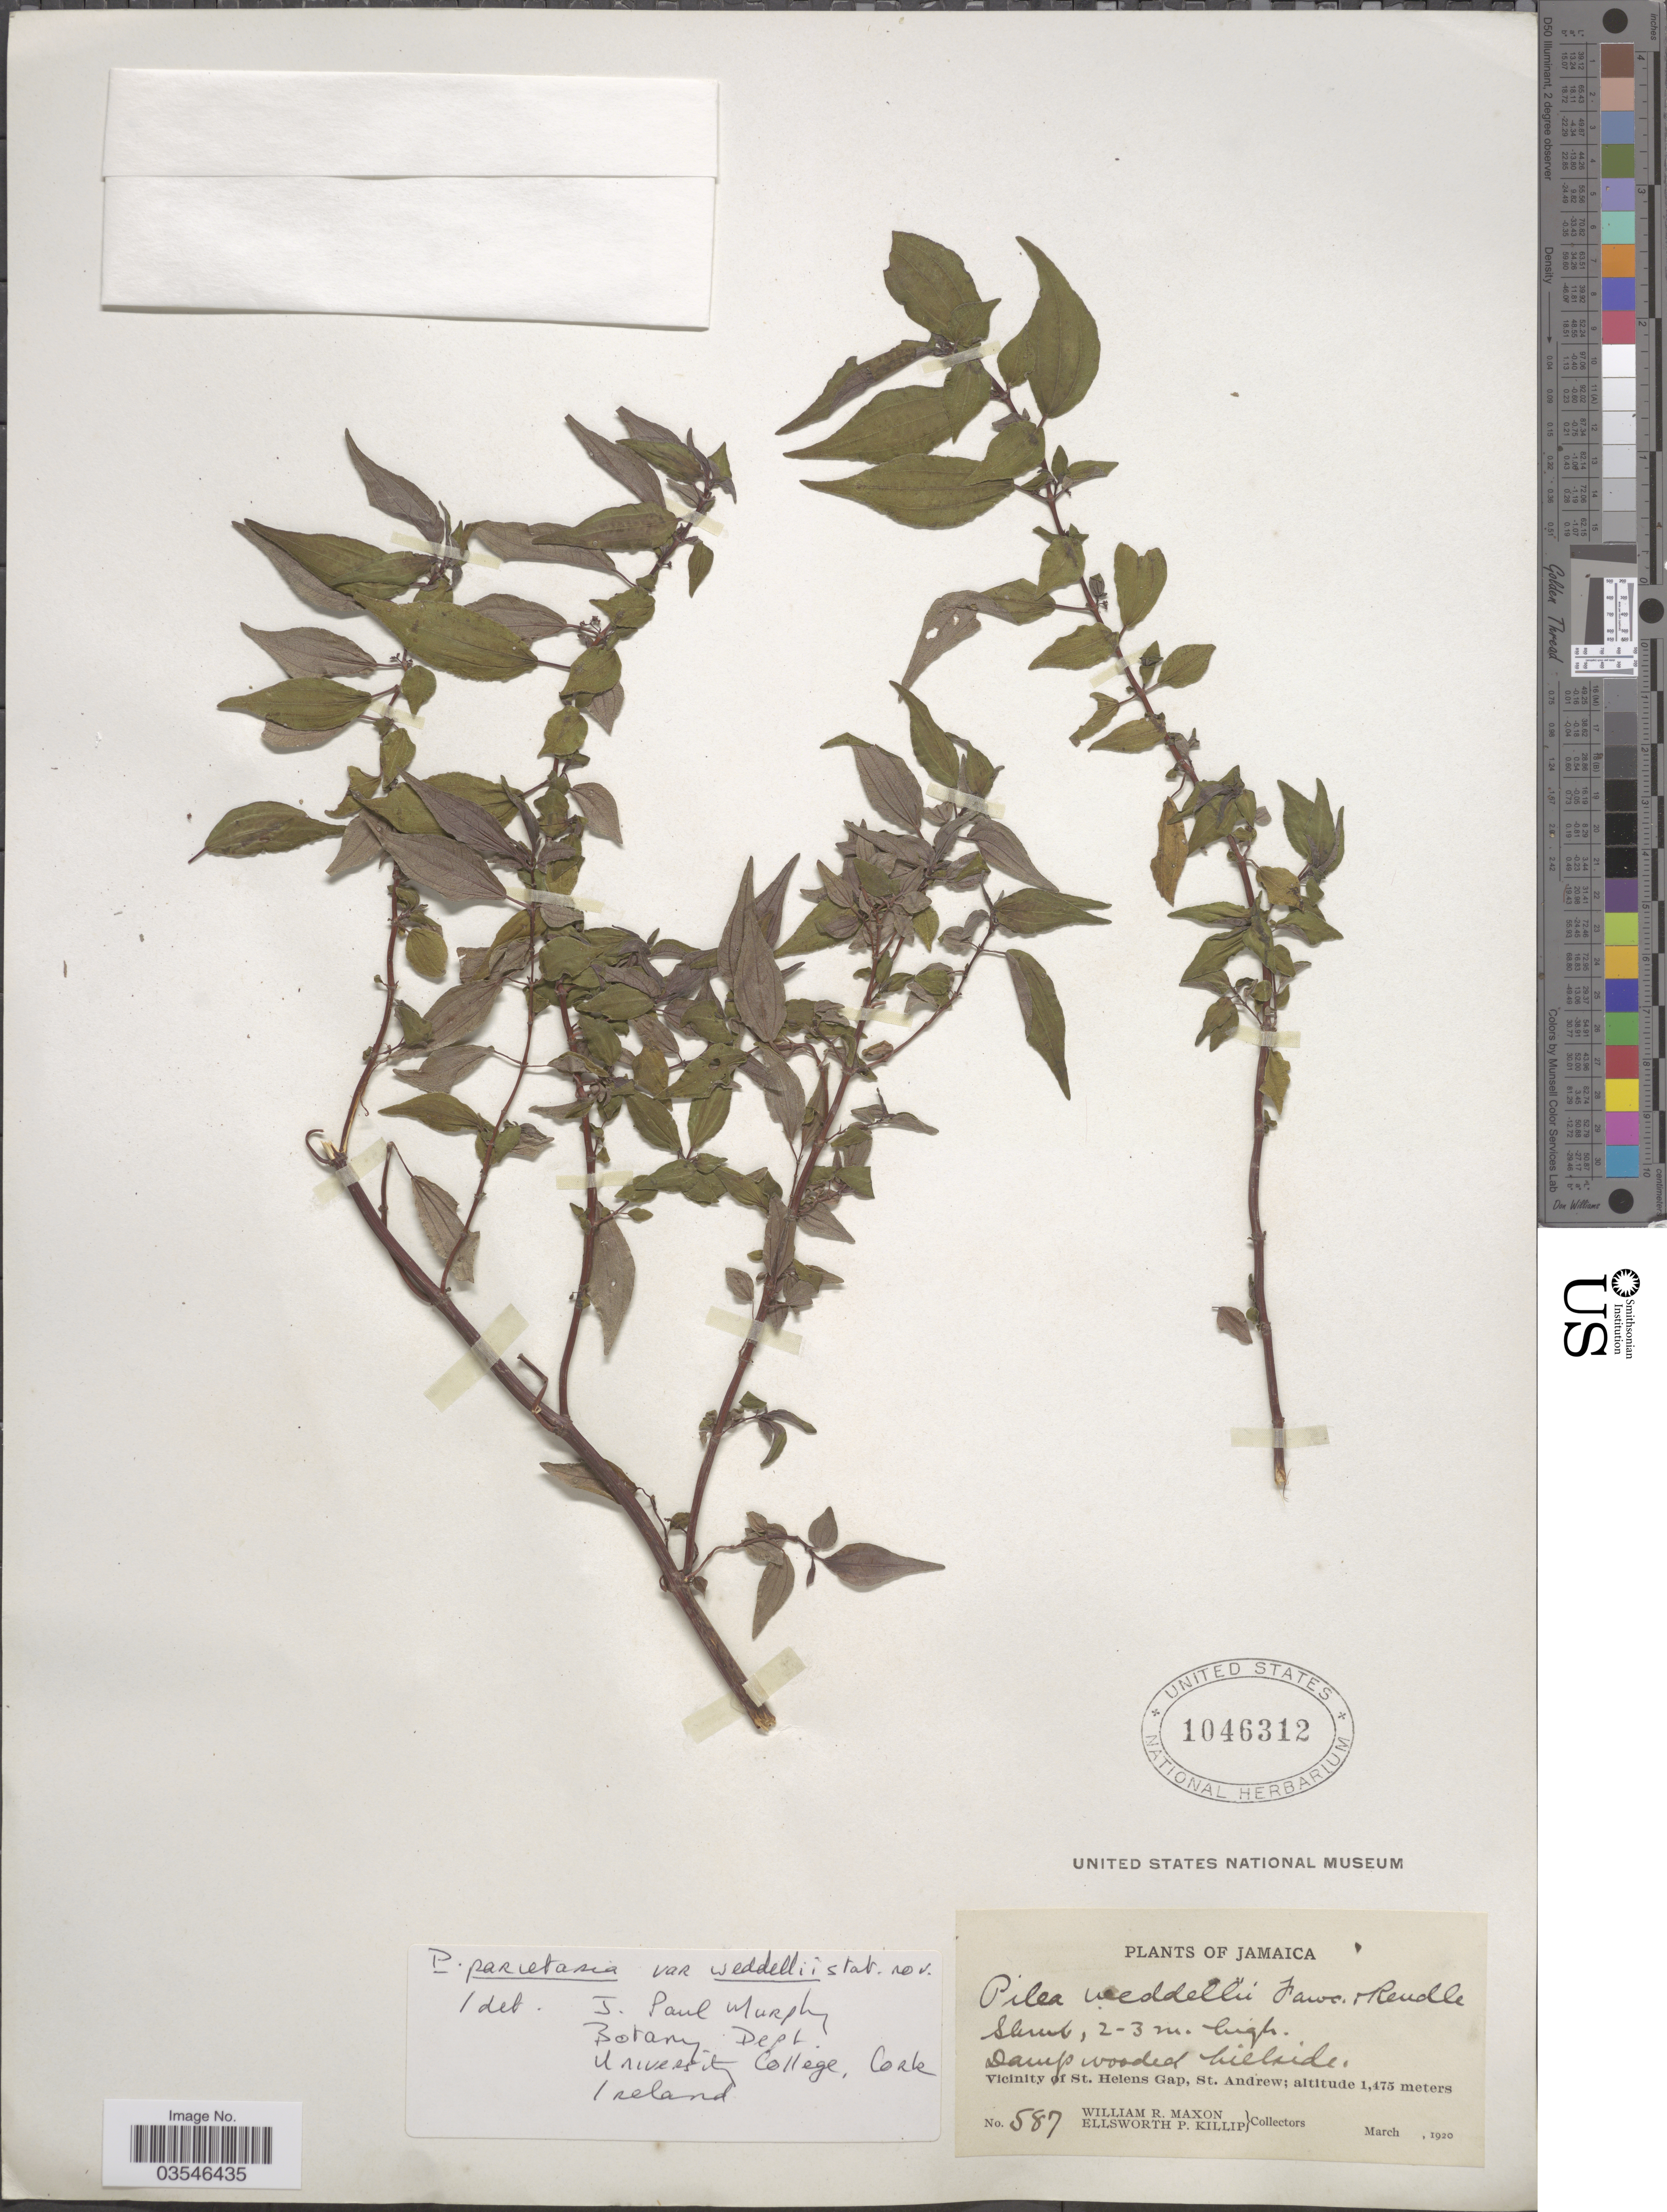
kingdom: Plantae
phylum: Tracheophyta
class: Magnoliopsida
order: Rosales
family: Urticaceae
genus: Pilea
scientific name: Pilea weddellii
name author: Fawc. & Rendle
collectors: W. R. Maxon & E. P. Killip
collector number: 587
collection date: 1920-03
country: Jamaica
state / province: Saint Andrew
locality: Damp wooded hillside. Vicinity of St. Helens Gap, St. Andrew.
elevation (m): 1475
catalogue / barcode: US 1046312